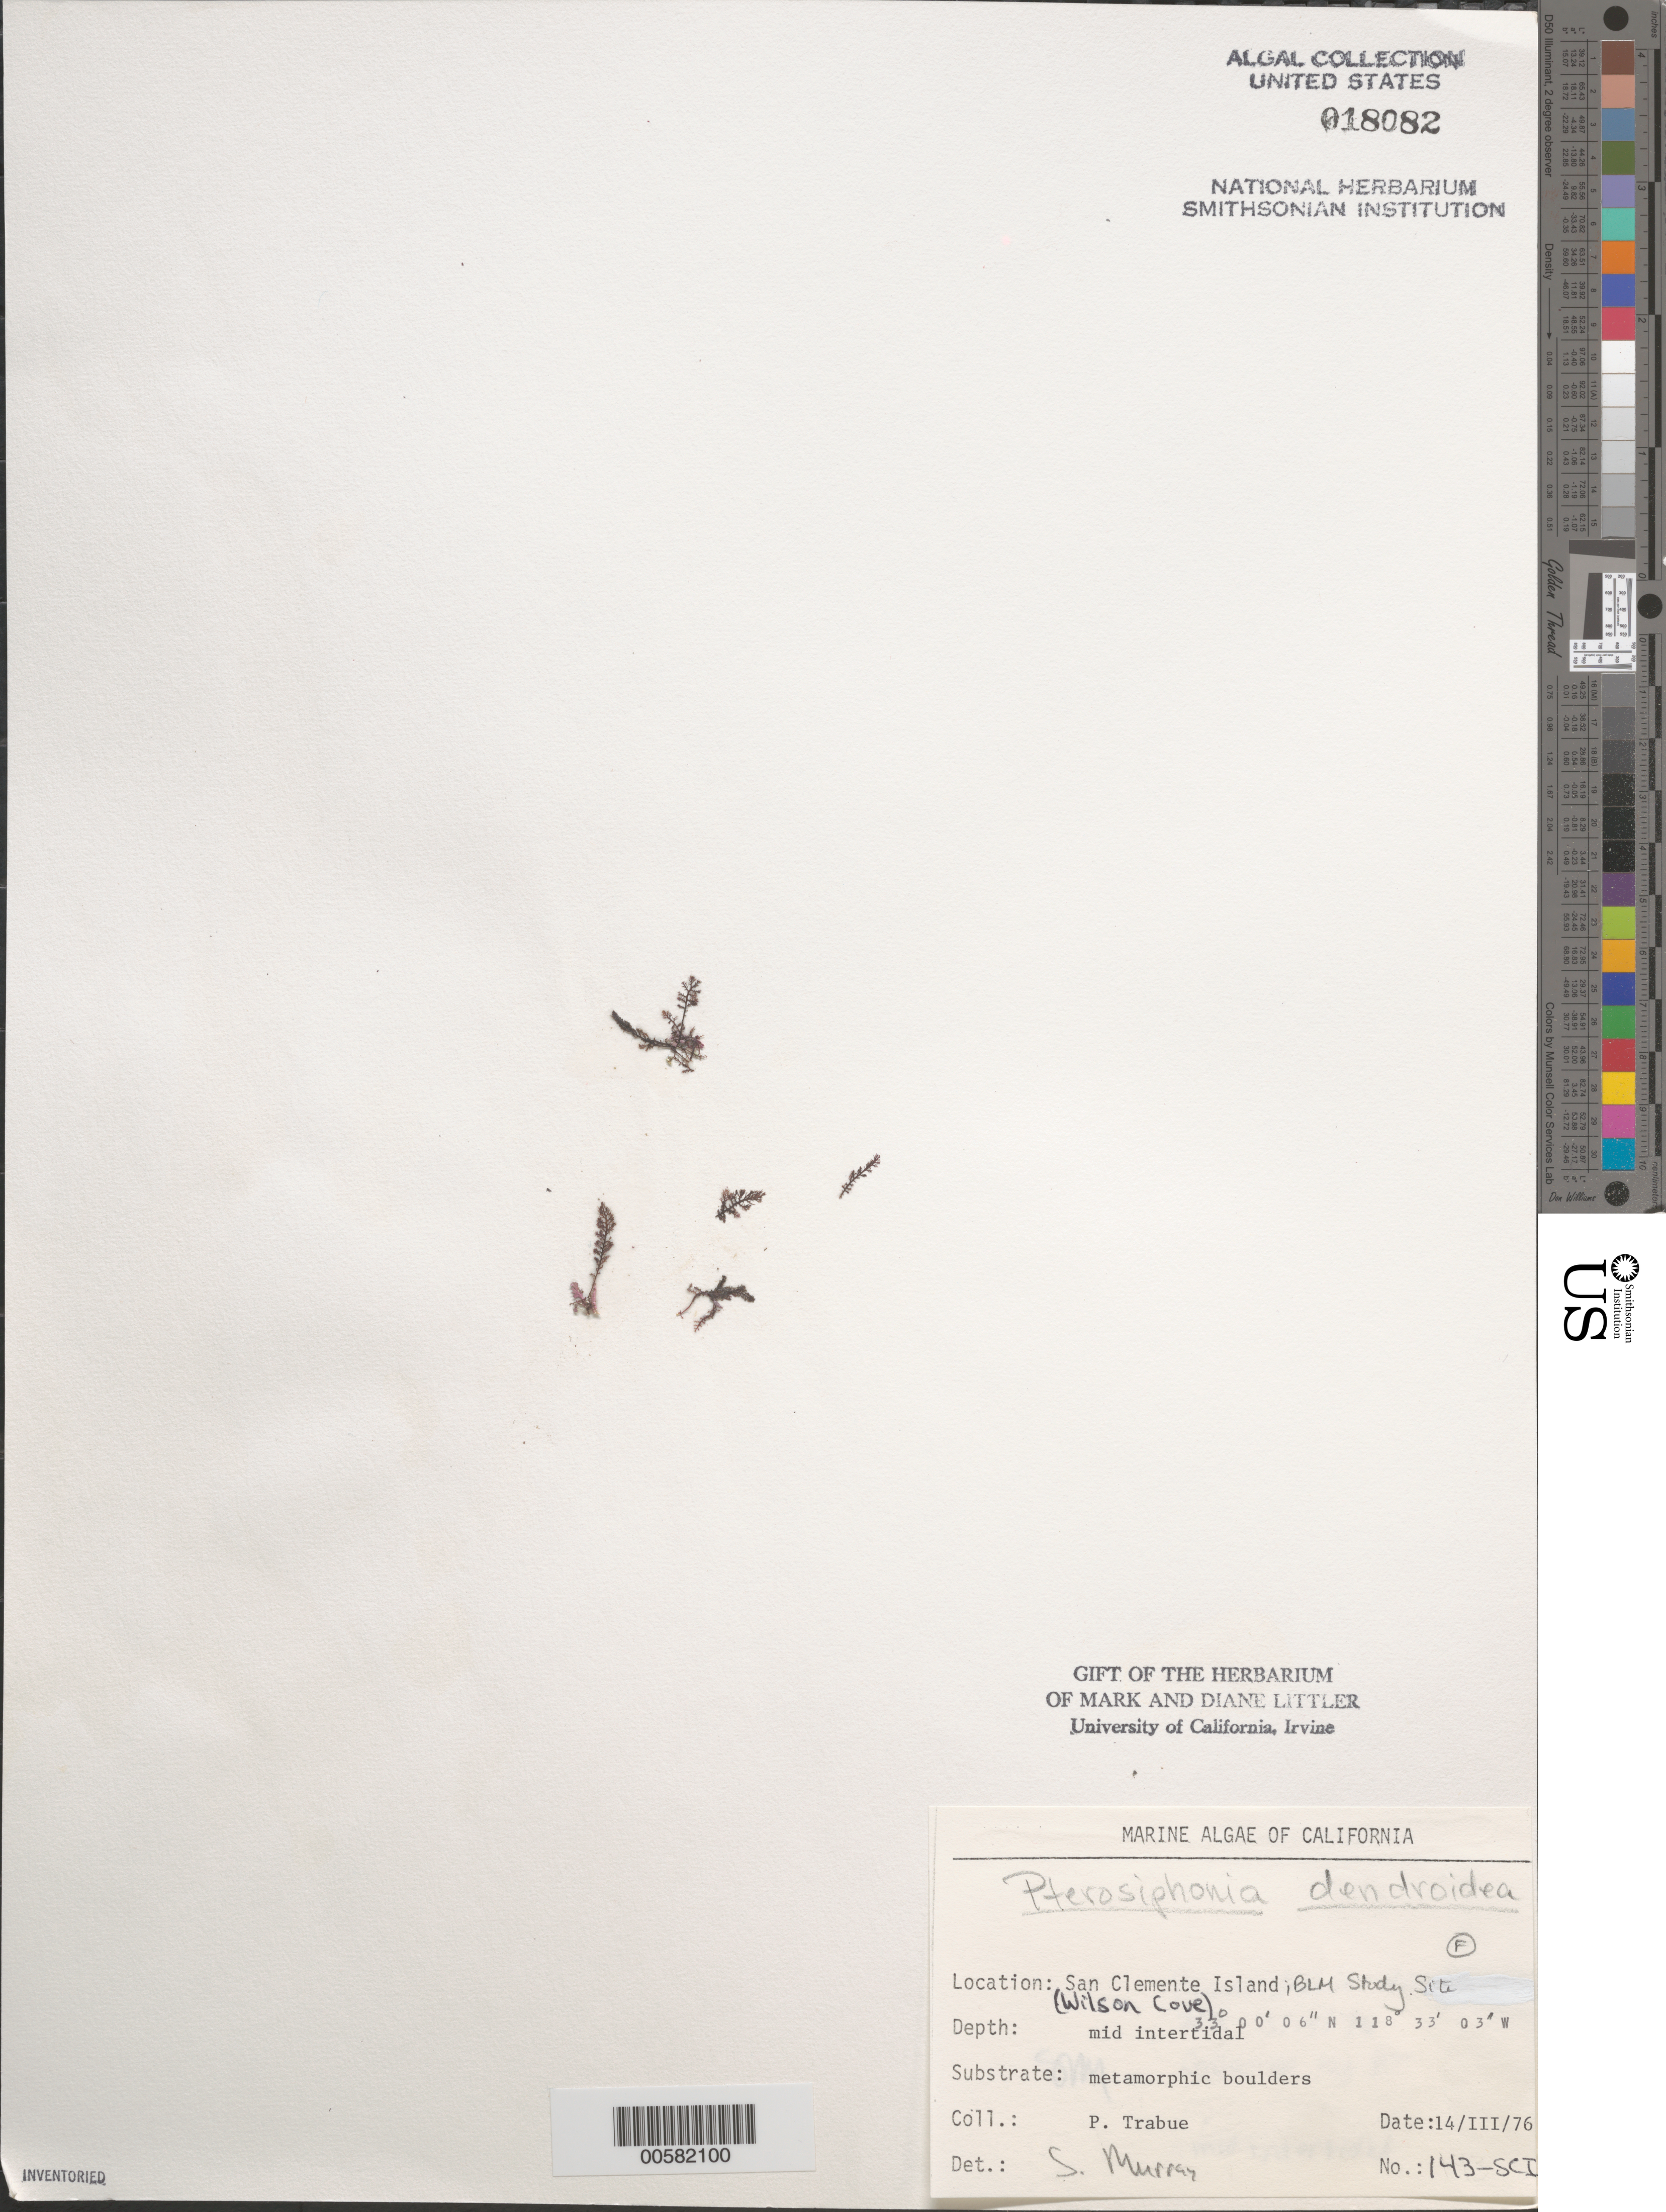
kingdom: Plantae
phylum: Rhodophyta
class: Florideophyceae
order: Ceramiales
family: Rhodomelaceae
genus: Symphyocladiella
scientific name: Symphyocladiella dendroidea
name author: (Montagne) Bustamante et al.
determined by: Algae name updating Project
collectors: P. J. Trabue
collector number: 143-SCI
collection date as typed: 14 Mar 1976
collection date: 1976-03-14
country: United States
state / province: California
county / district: Los Angeles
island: San Clemente Island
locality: Wilson Cove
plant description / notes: BLM-SOCALBIGHT Rocky Intertidal Survey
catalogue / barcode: US 18082